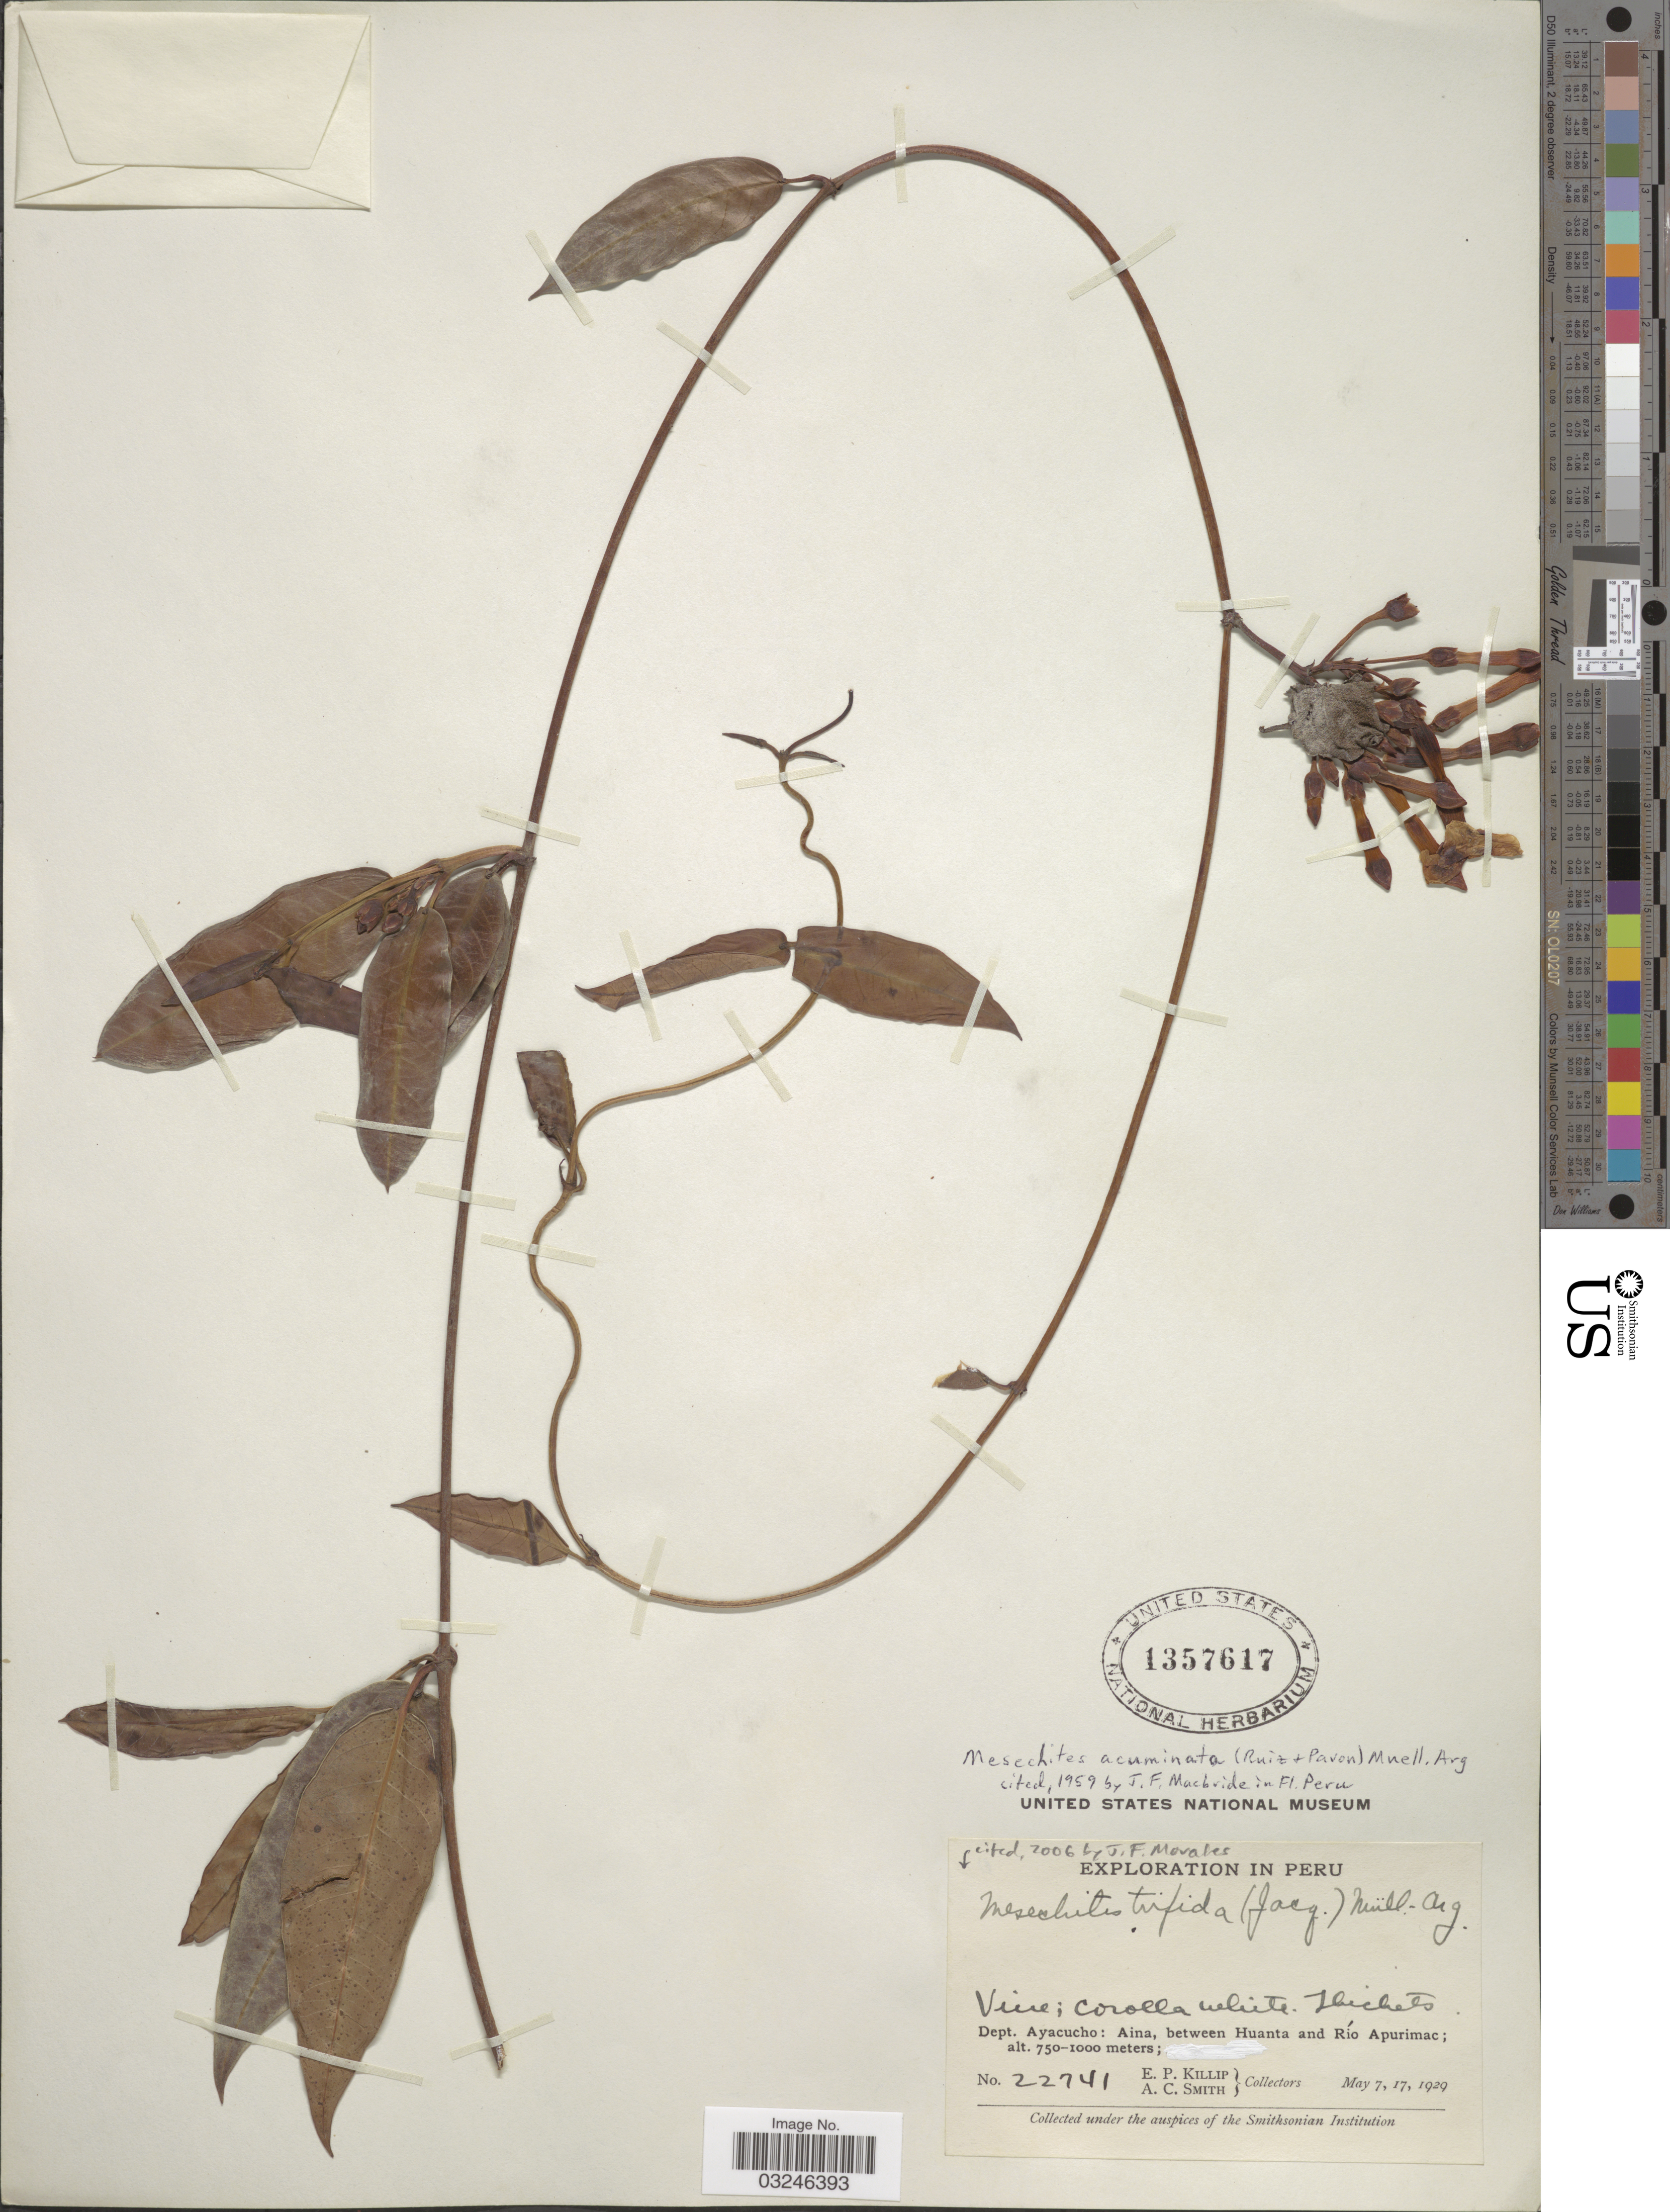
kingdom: Plantae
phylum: Tracheophyta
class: Magnoliopsida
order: Gentianales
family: Apocynaceae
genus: Mesechites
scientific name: Mesechites trifidus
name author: (Jacq.) Müll. Arg.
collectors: E. P. Killip & A. C. Smith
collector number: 22741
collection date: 1929-05-07/1929-05-17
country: Peru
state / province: Ayacucho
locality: Dept. Ayacucho: Aina, between Huanta and Río Apurimac.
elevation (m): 750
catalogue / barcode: US 1357617